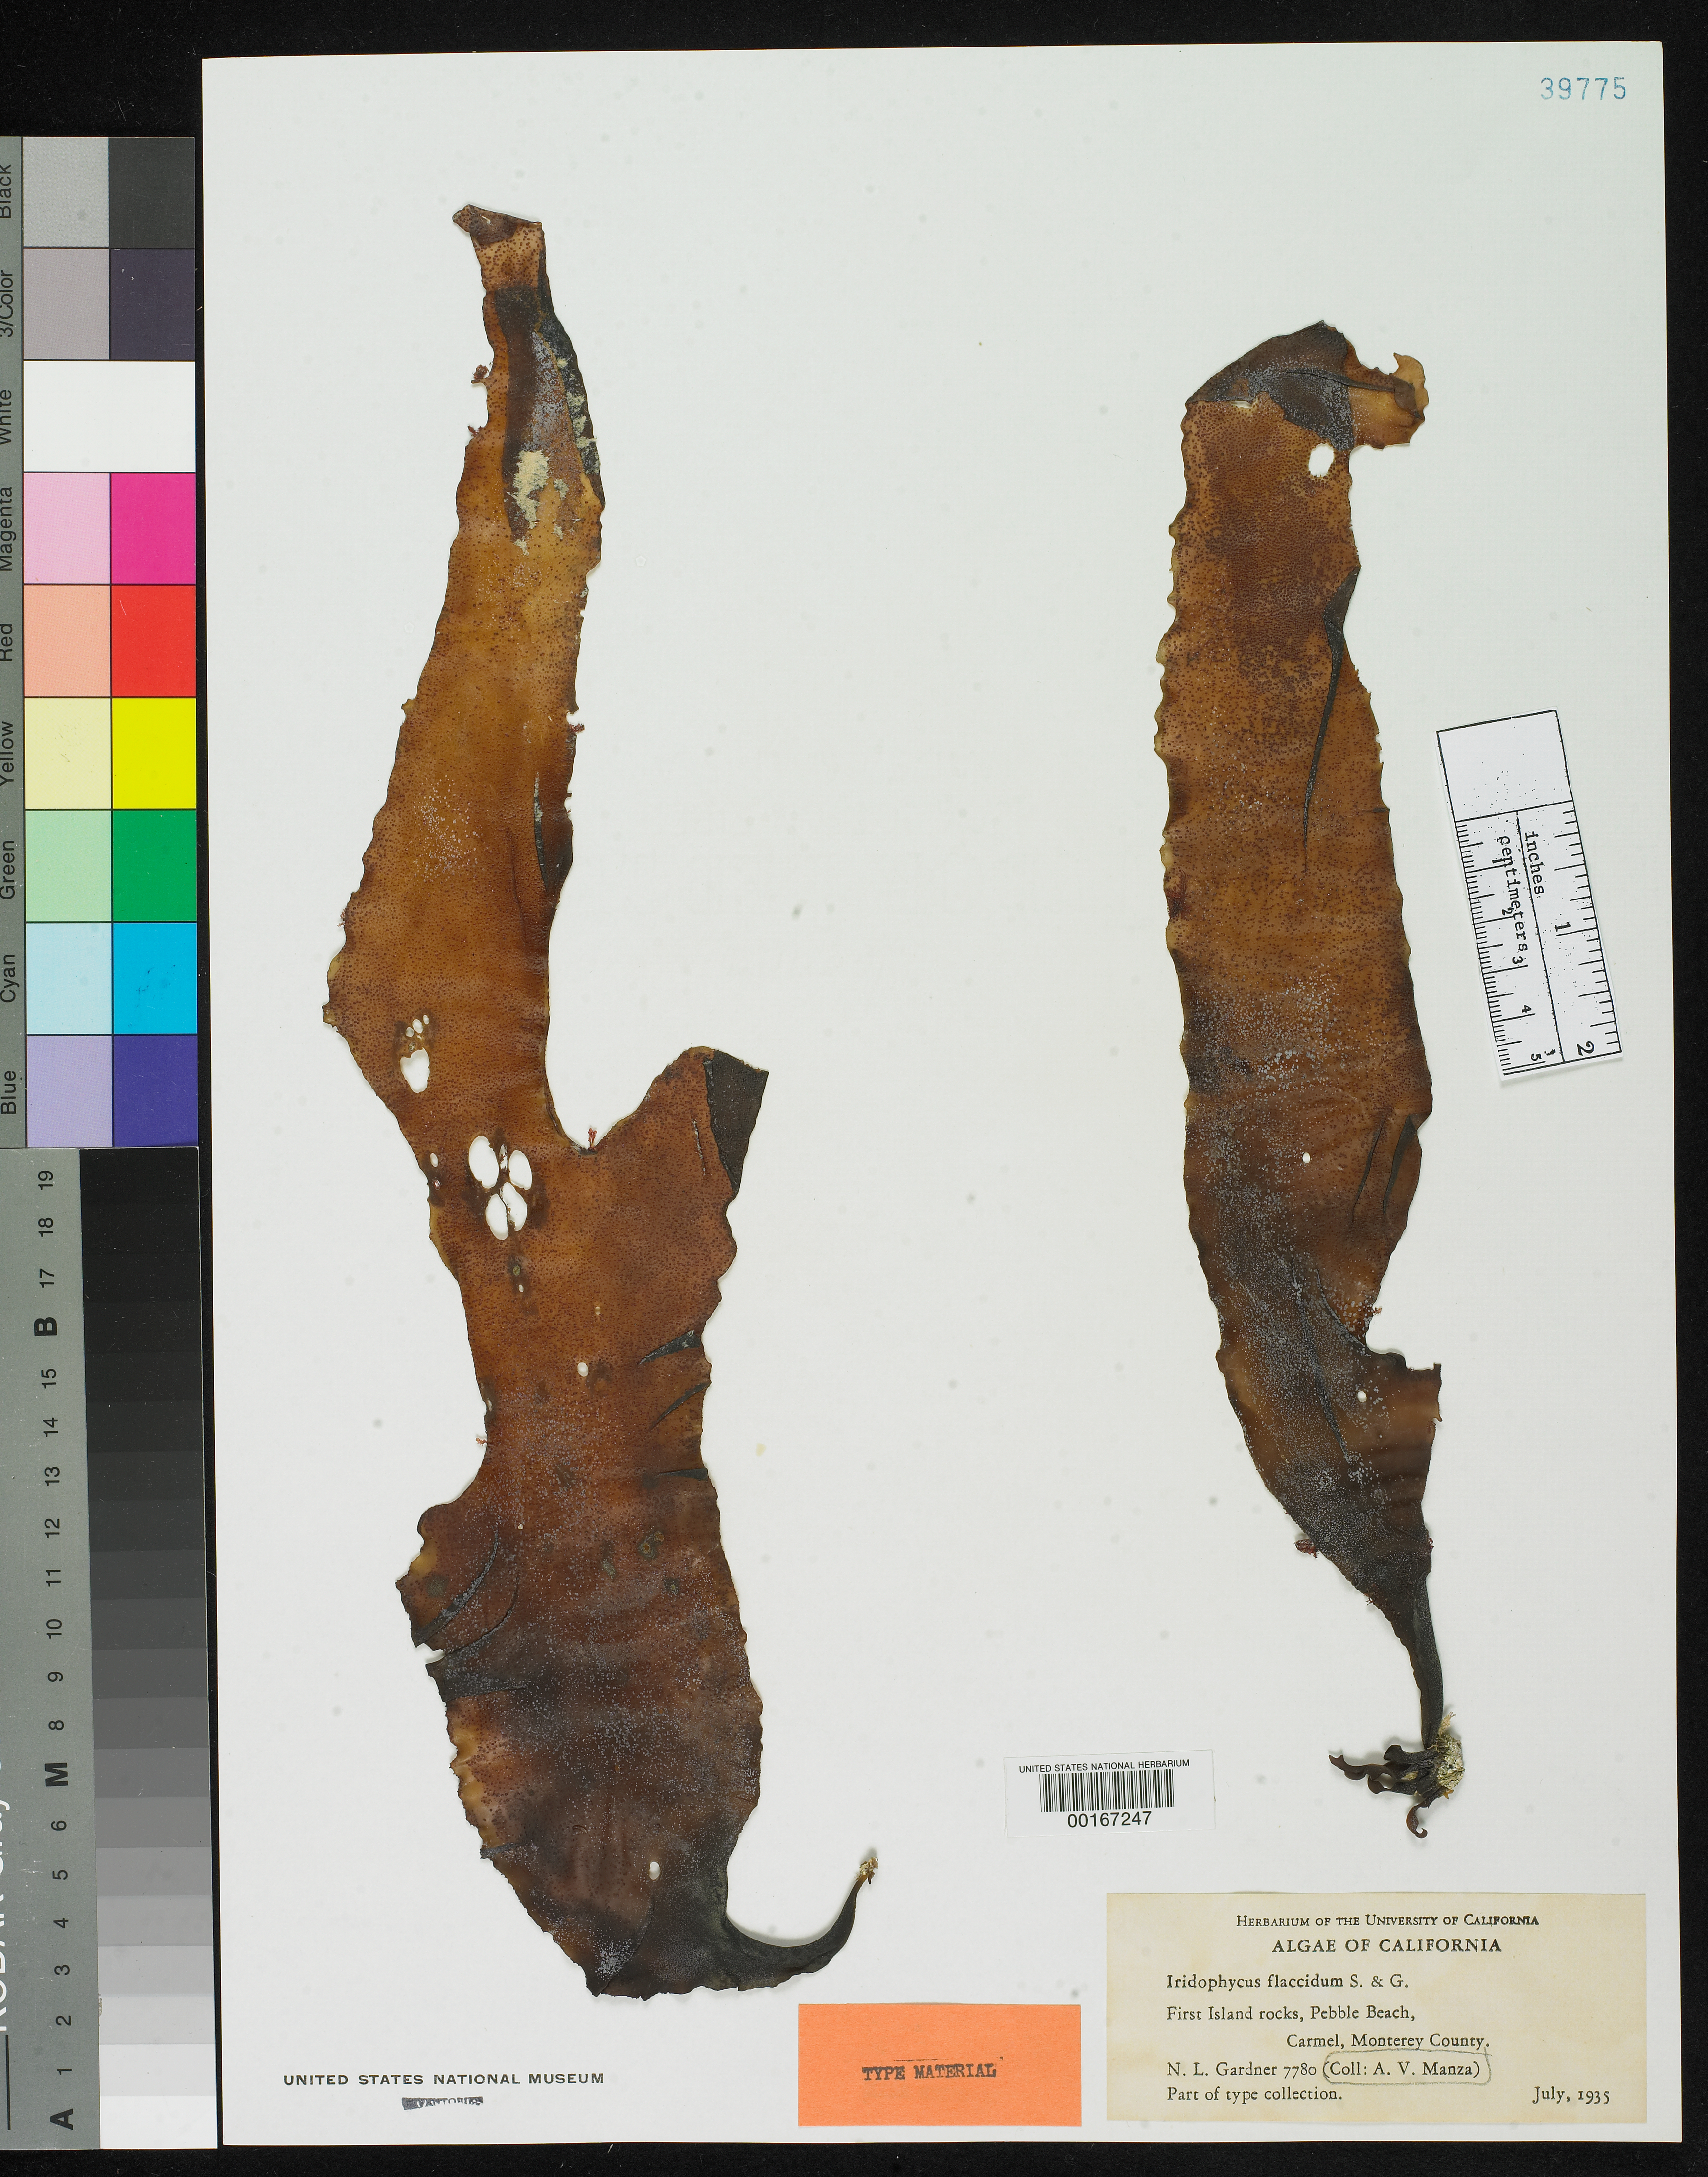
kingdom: Plantae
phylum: Rhodophyta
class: Florideophyceae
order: Gigartinales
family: Gigartinaceae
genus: Iridophycus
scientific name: Iridophycus flaccidum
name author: Setch. & N.L. Gardner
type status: Isotype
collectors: A. Manza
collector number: NLG 7780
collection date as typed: Jul 1935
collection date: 1935-07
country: United States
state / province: California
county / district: Monterey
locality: Pebble Beach, first island, Carmel.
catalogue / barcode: US 39775